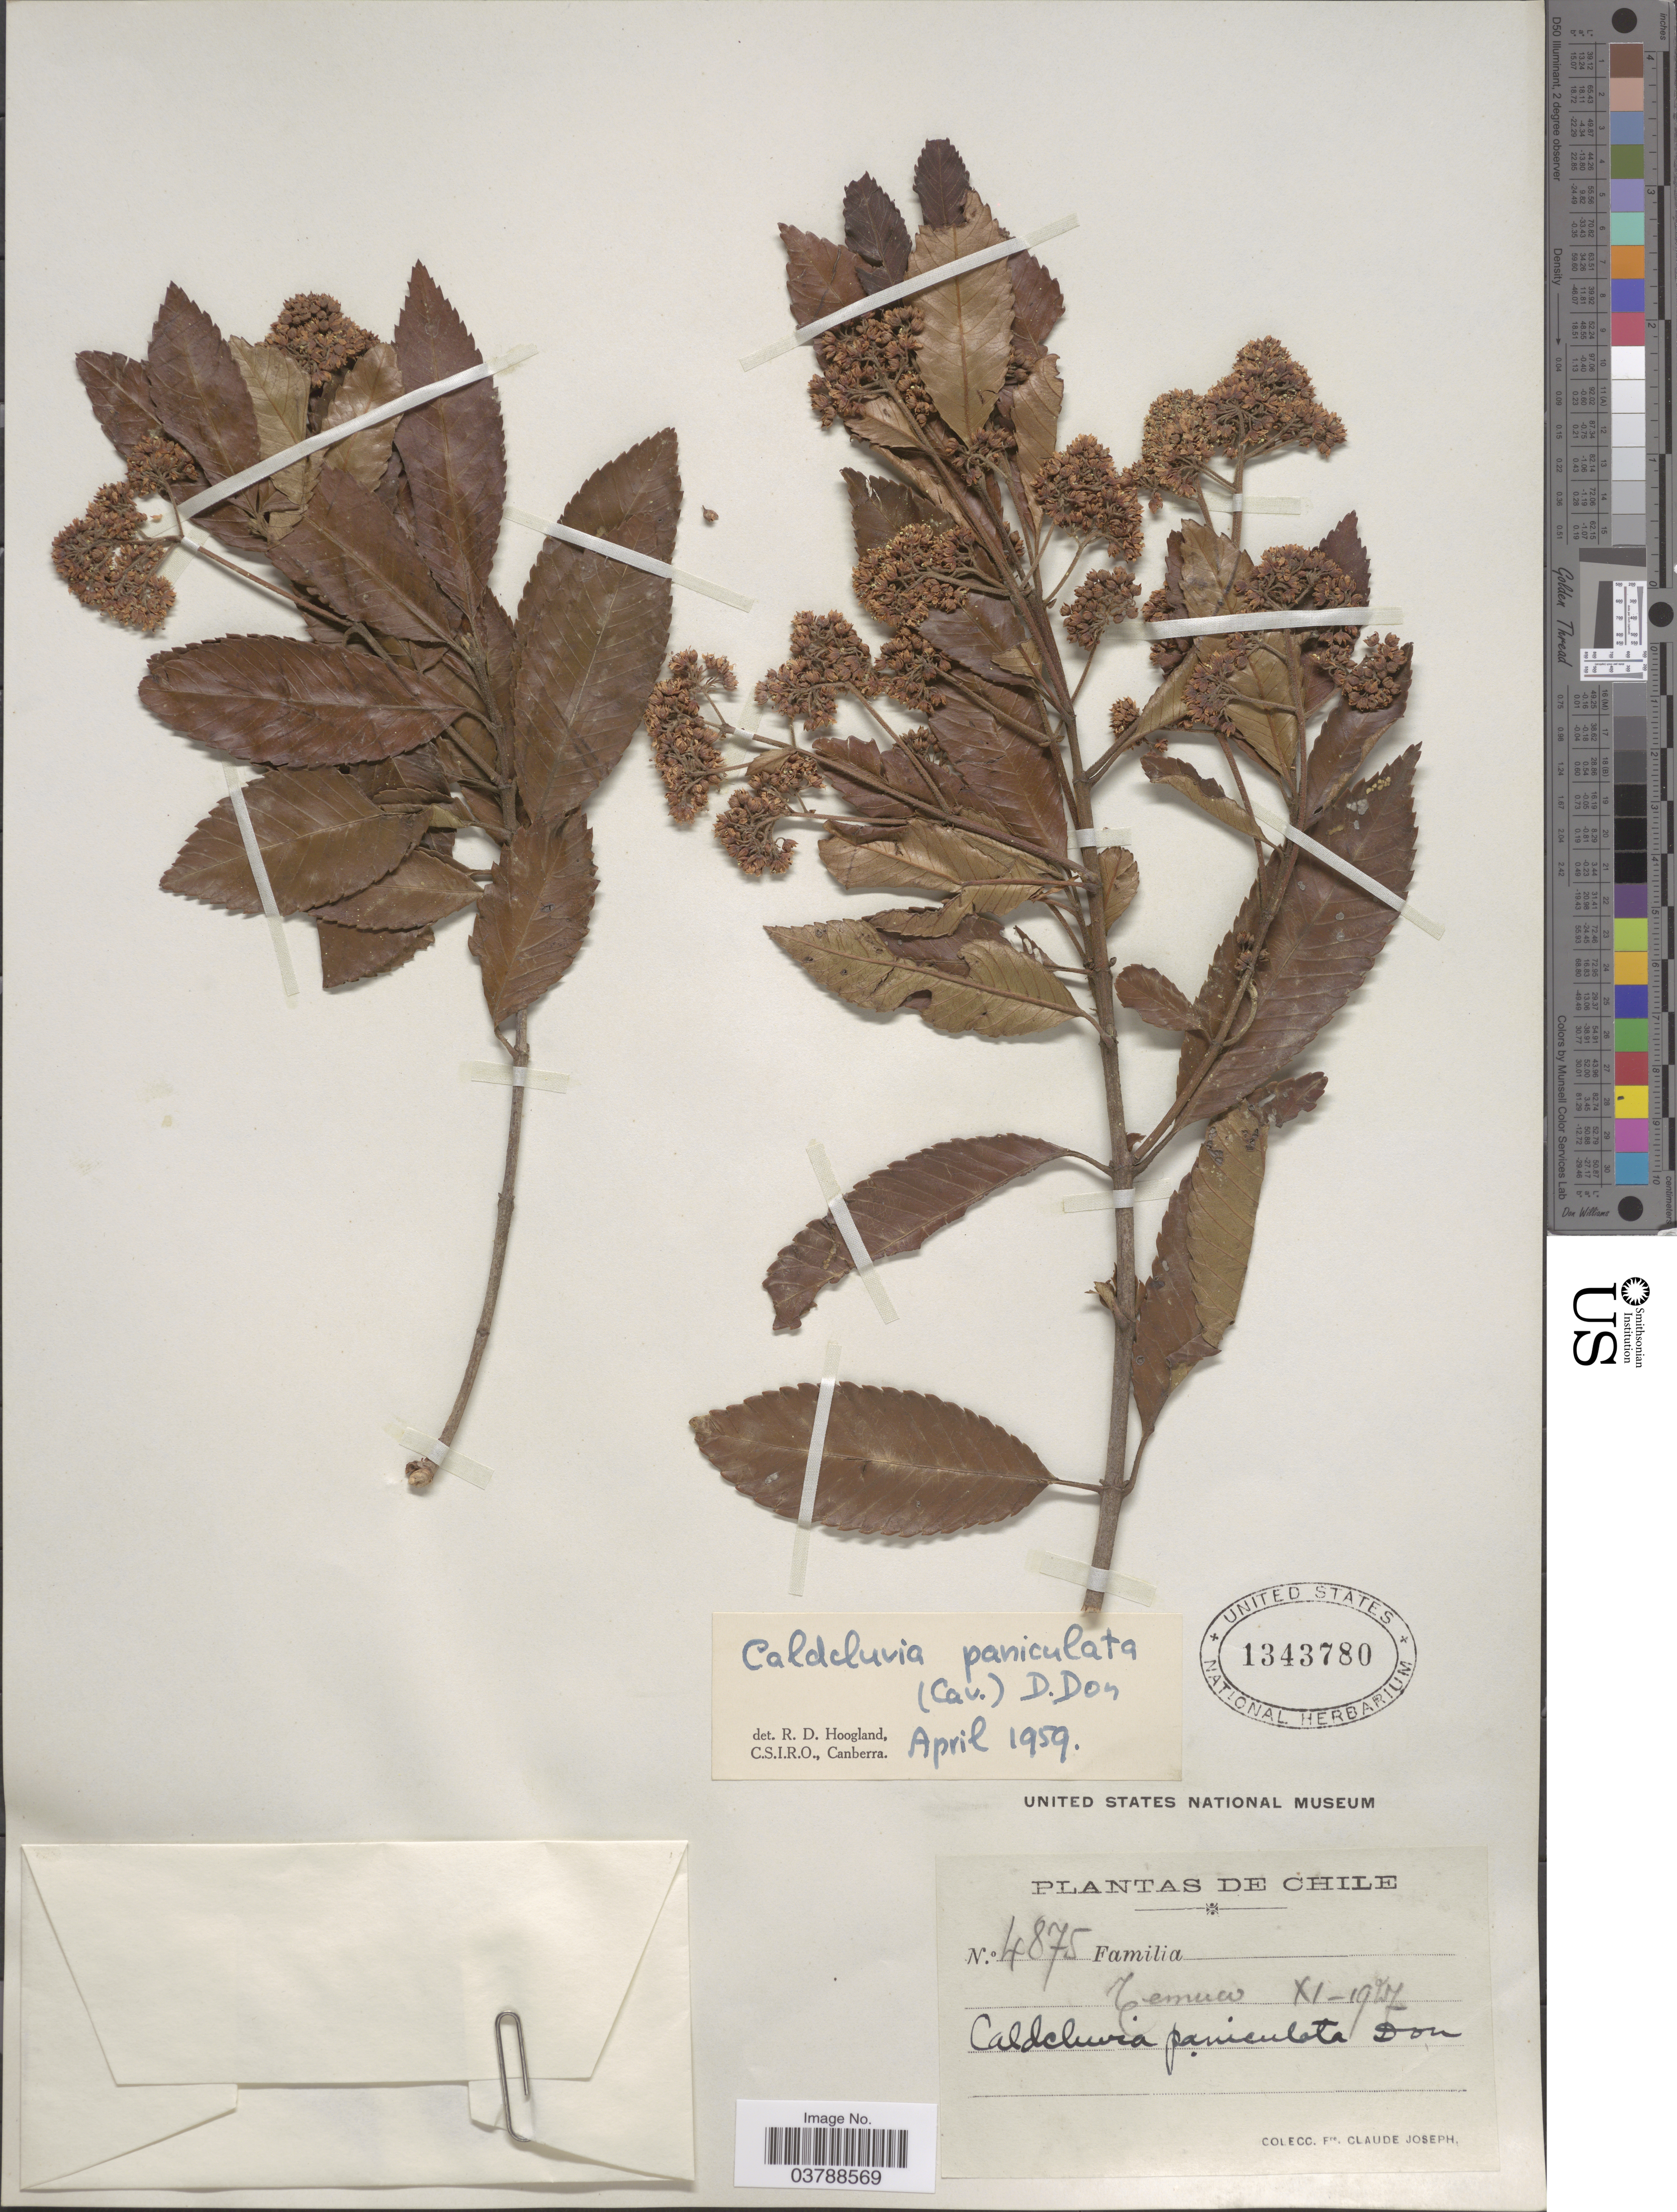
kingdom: Plantae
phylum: Tracheophyta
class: Magnoliopsida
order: Oxalidales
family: Cunoniaceae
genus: Caldcluvia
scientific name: Caldcluvia paniculata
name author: (Cav.) D. Don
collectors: Bro. Claude-Joseph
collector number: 4875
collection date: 1927-11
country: Chile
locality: Temuco.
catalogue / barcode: US 1343780